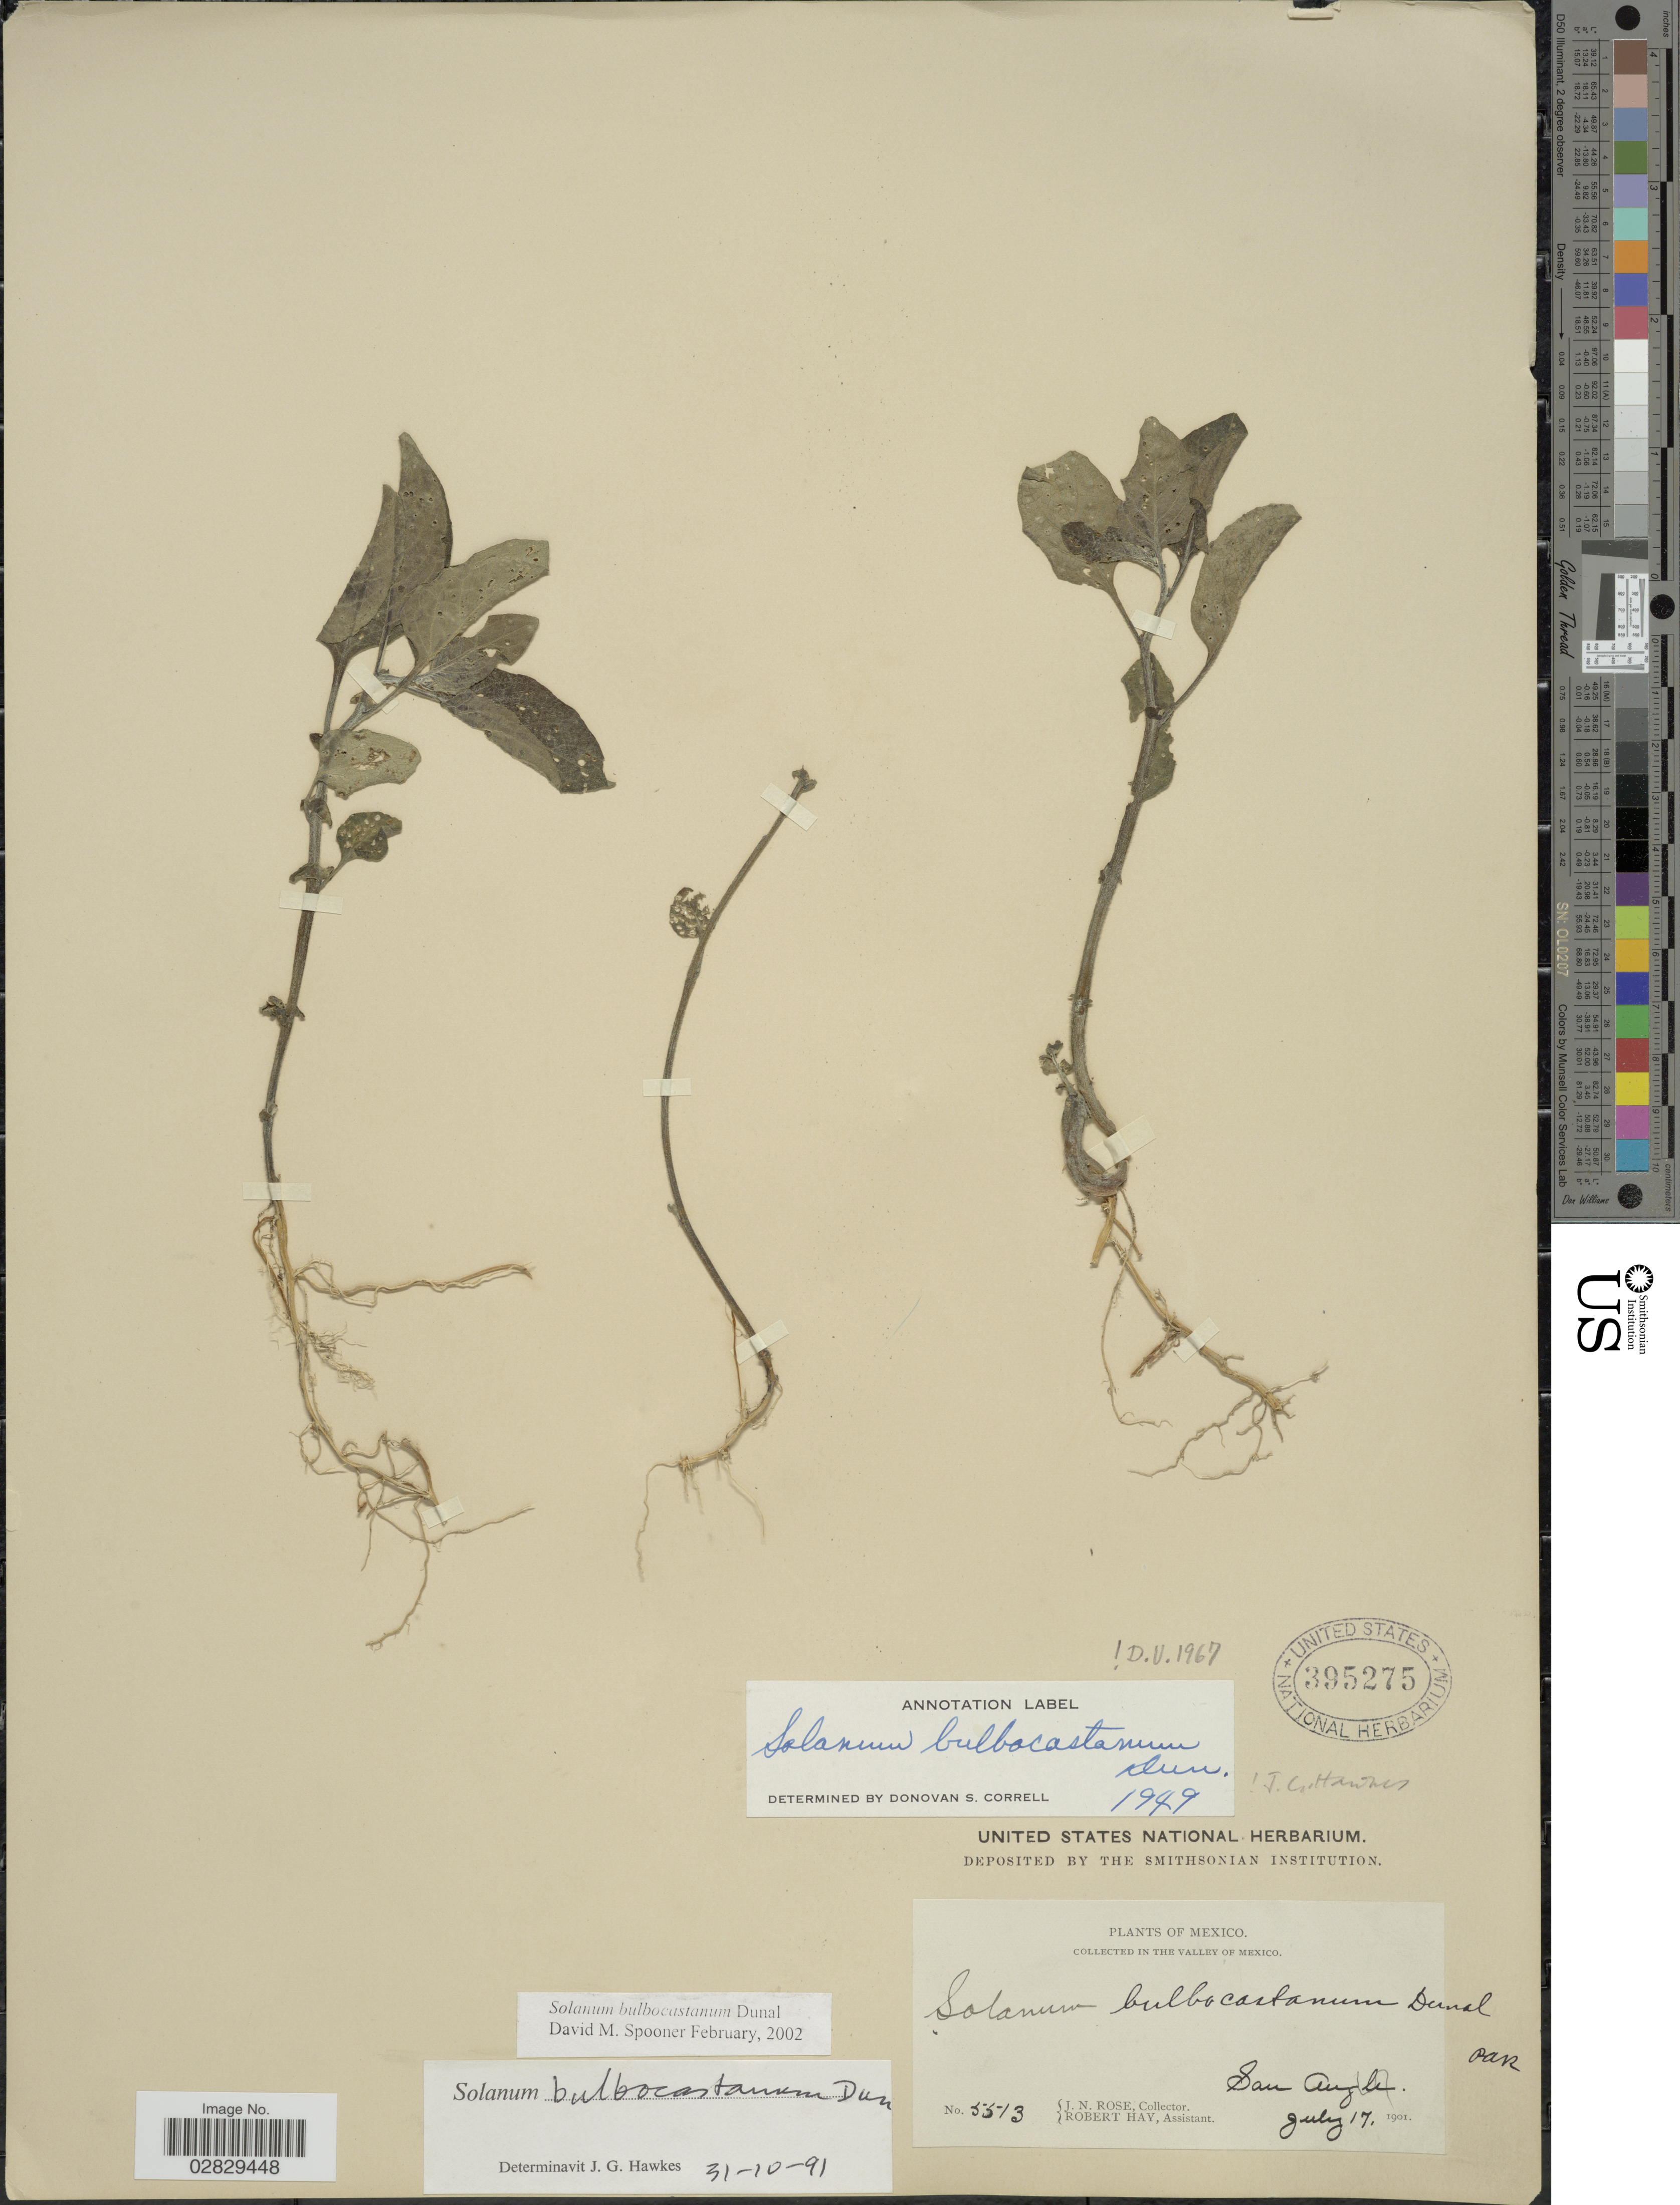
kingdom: Plantae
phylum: Tracheophyta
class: Magnoliopsida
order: Solanales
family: Solanaceae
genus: Solanum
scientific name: Solanum bulbocastanum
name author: Dunal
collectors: J. N. Rose & R. Hay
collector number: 5513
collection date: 1901-07-17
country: Mexico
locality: In the valley of Mexico. San Ang.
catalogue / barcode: US 395275